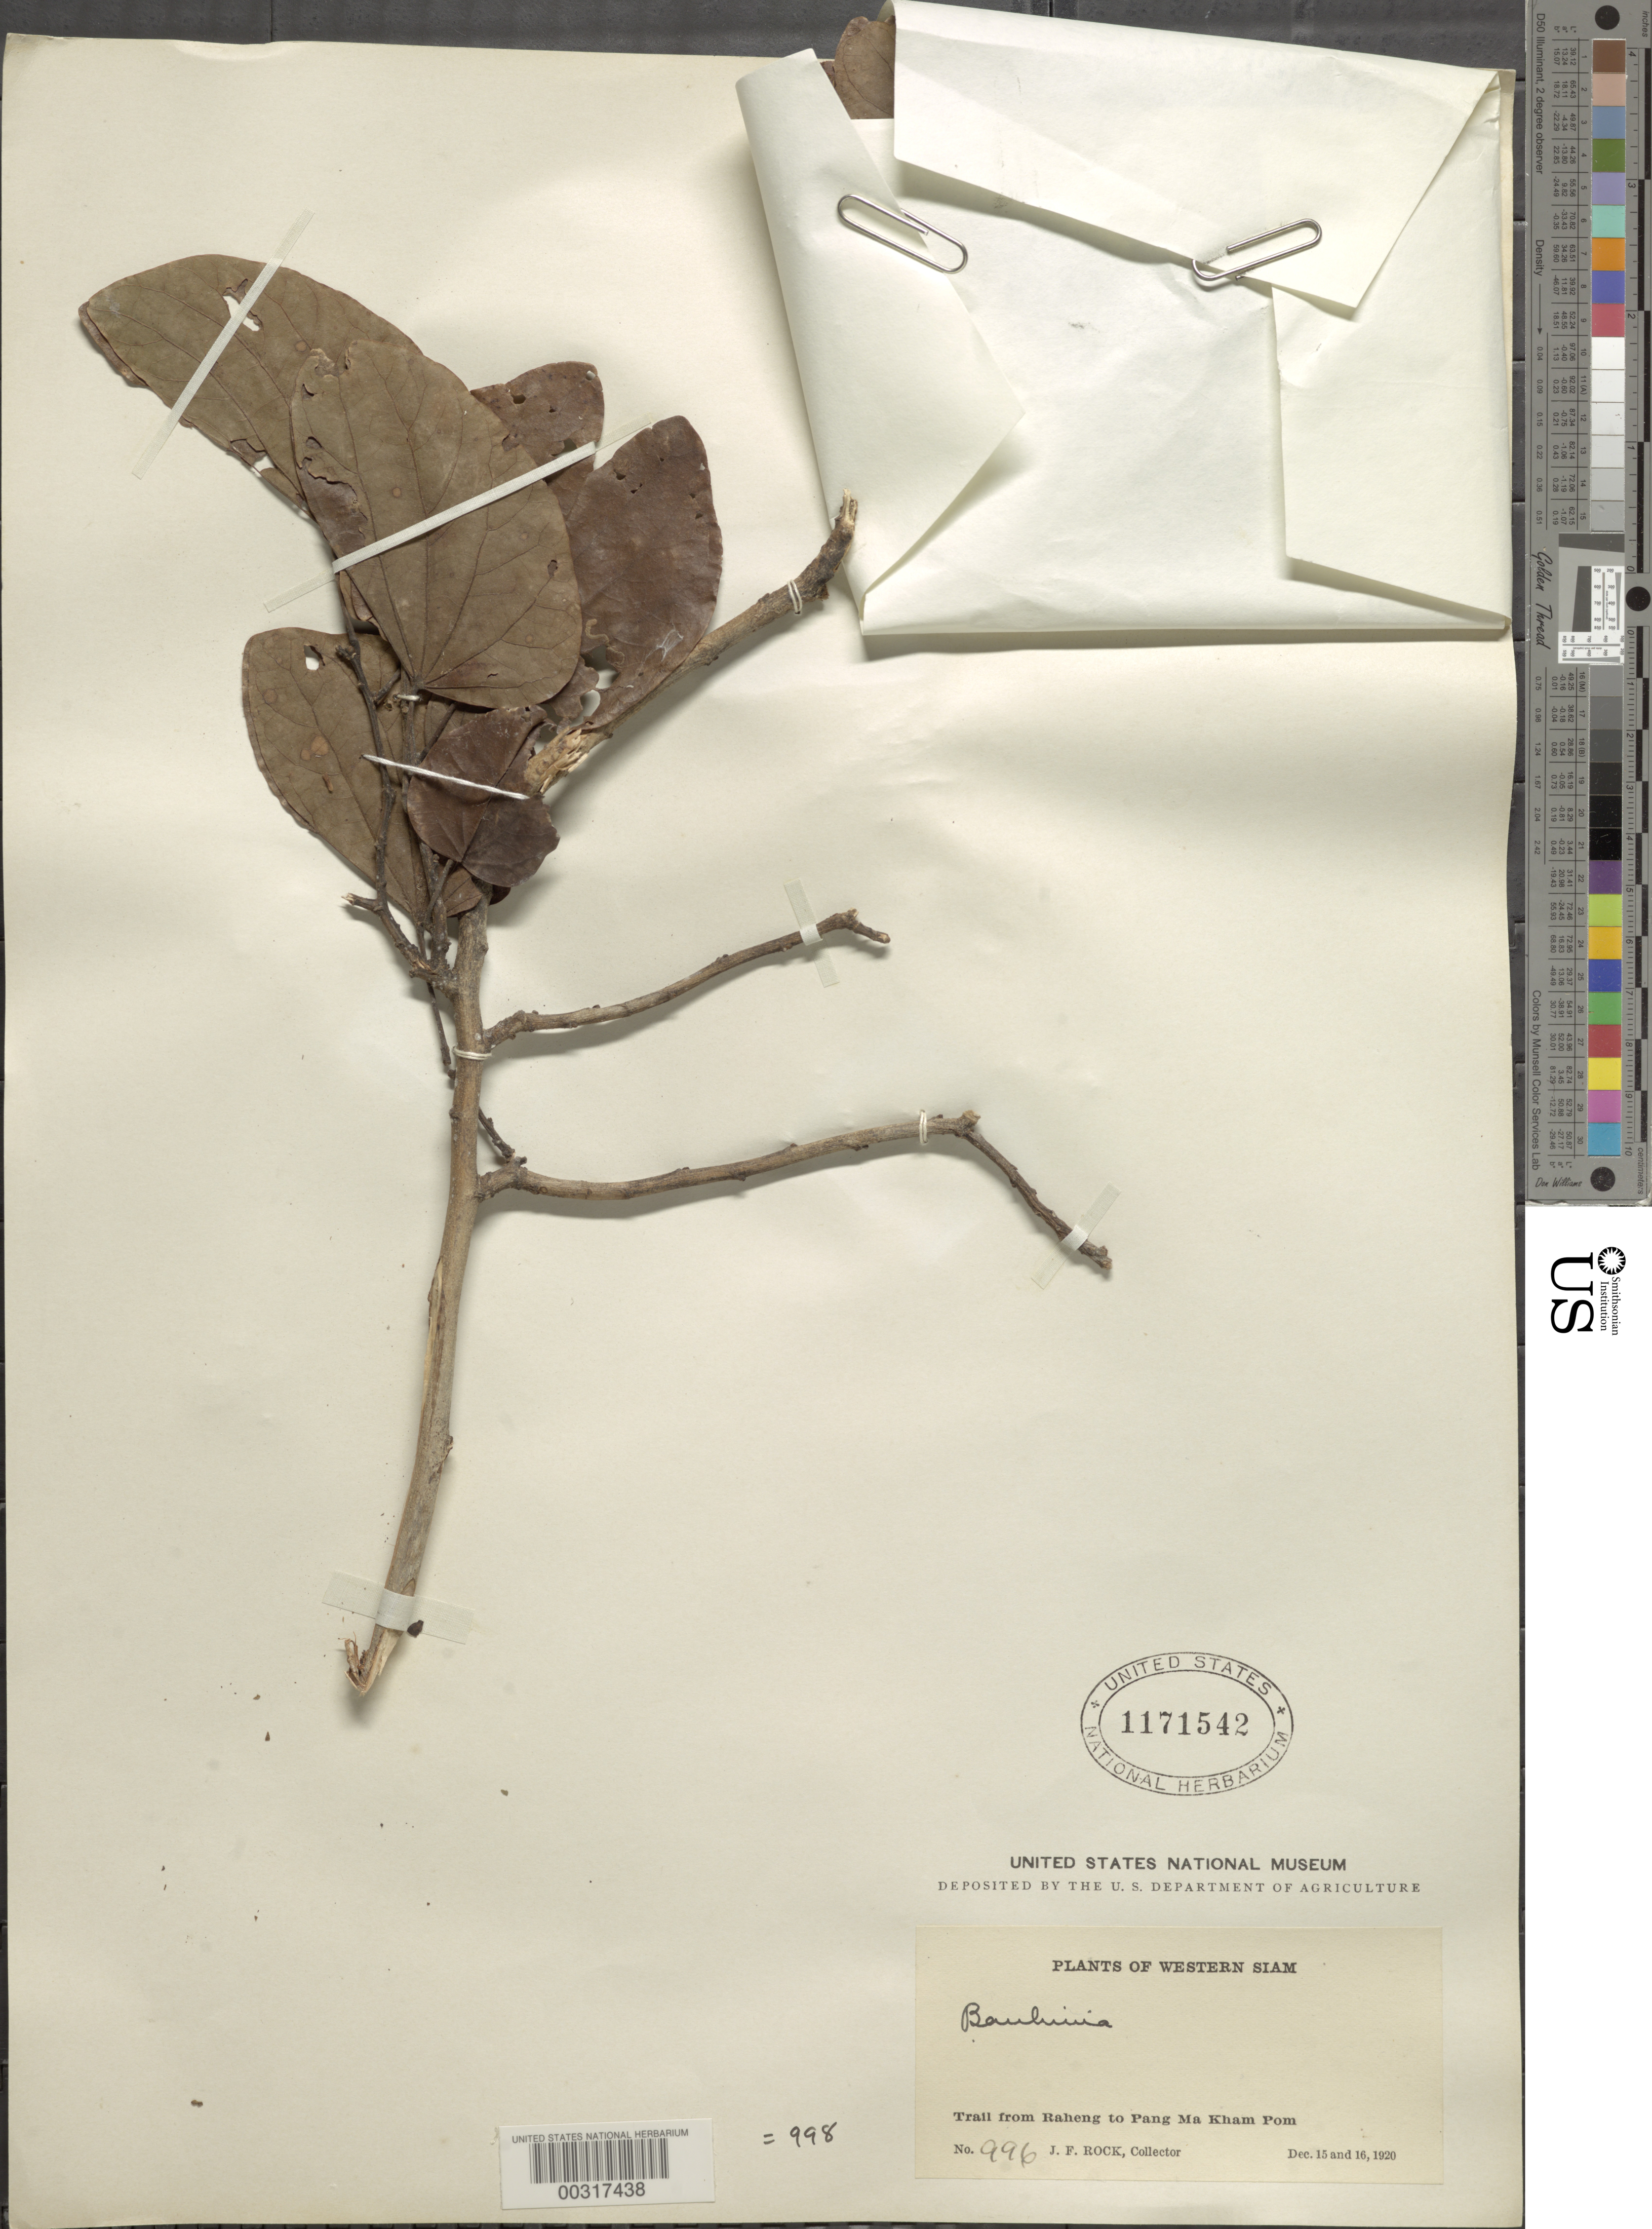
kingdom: Plantae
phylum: Tracheophyta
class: Magnoliopsida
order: Fabales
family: Fabaceae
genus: Phanera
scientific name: Phanera sp.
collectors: J. F. Rock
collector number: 996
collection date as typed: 15 Dec 1920 and 16 Dec 1920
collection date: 1920-12-15,1920-12-16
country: Thailand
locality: Trail from raheng to pang ma kham pom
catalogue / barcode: US 1171542